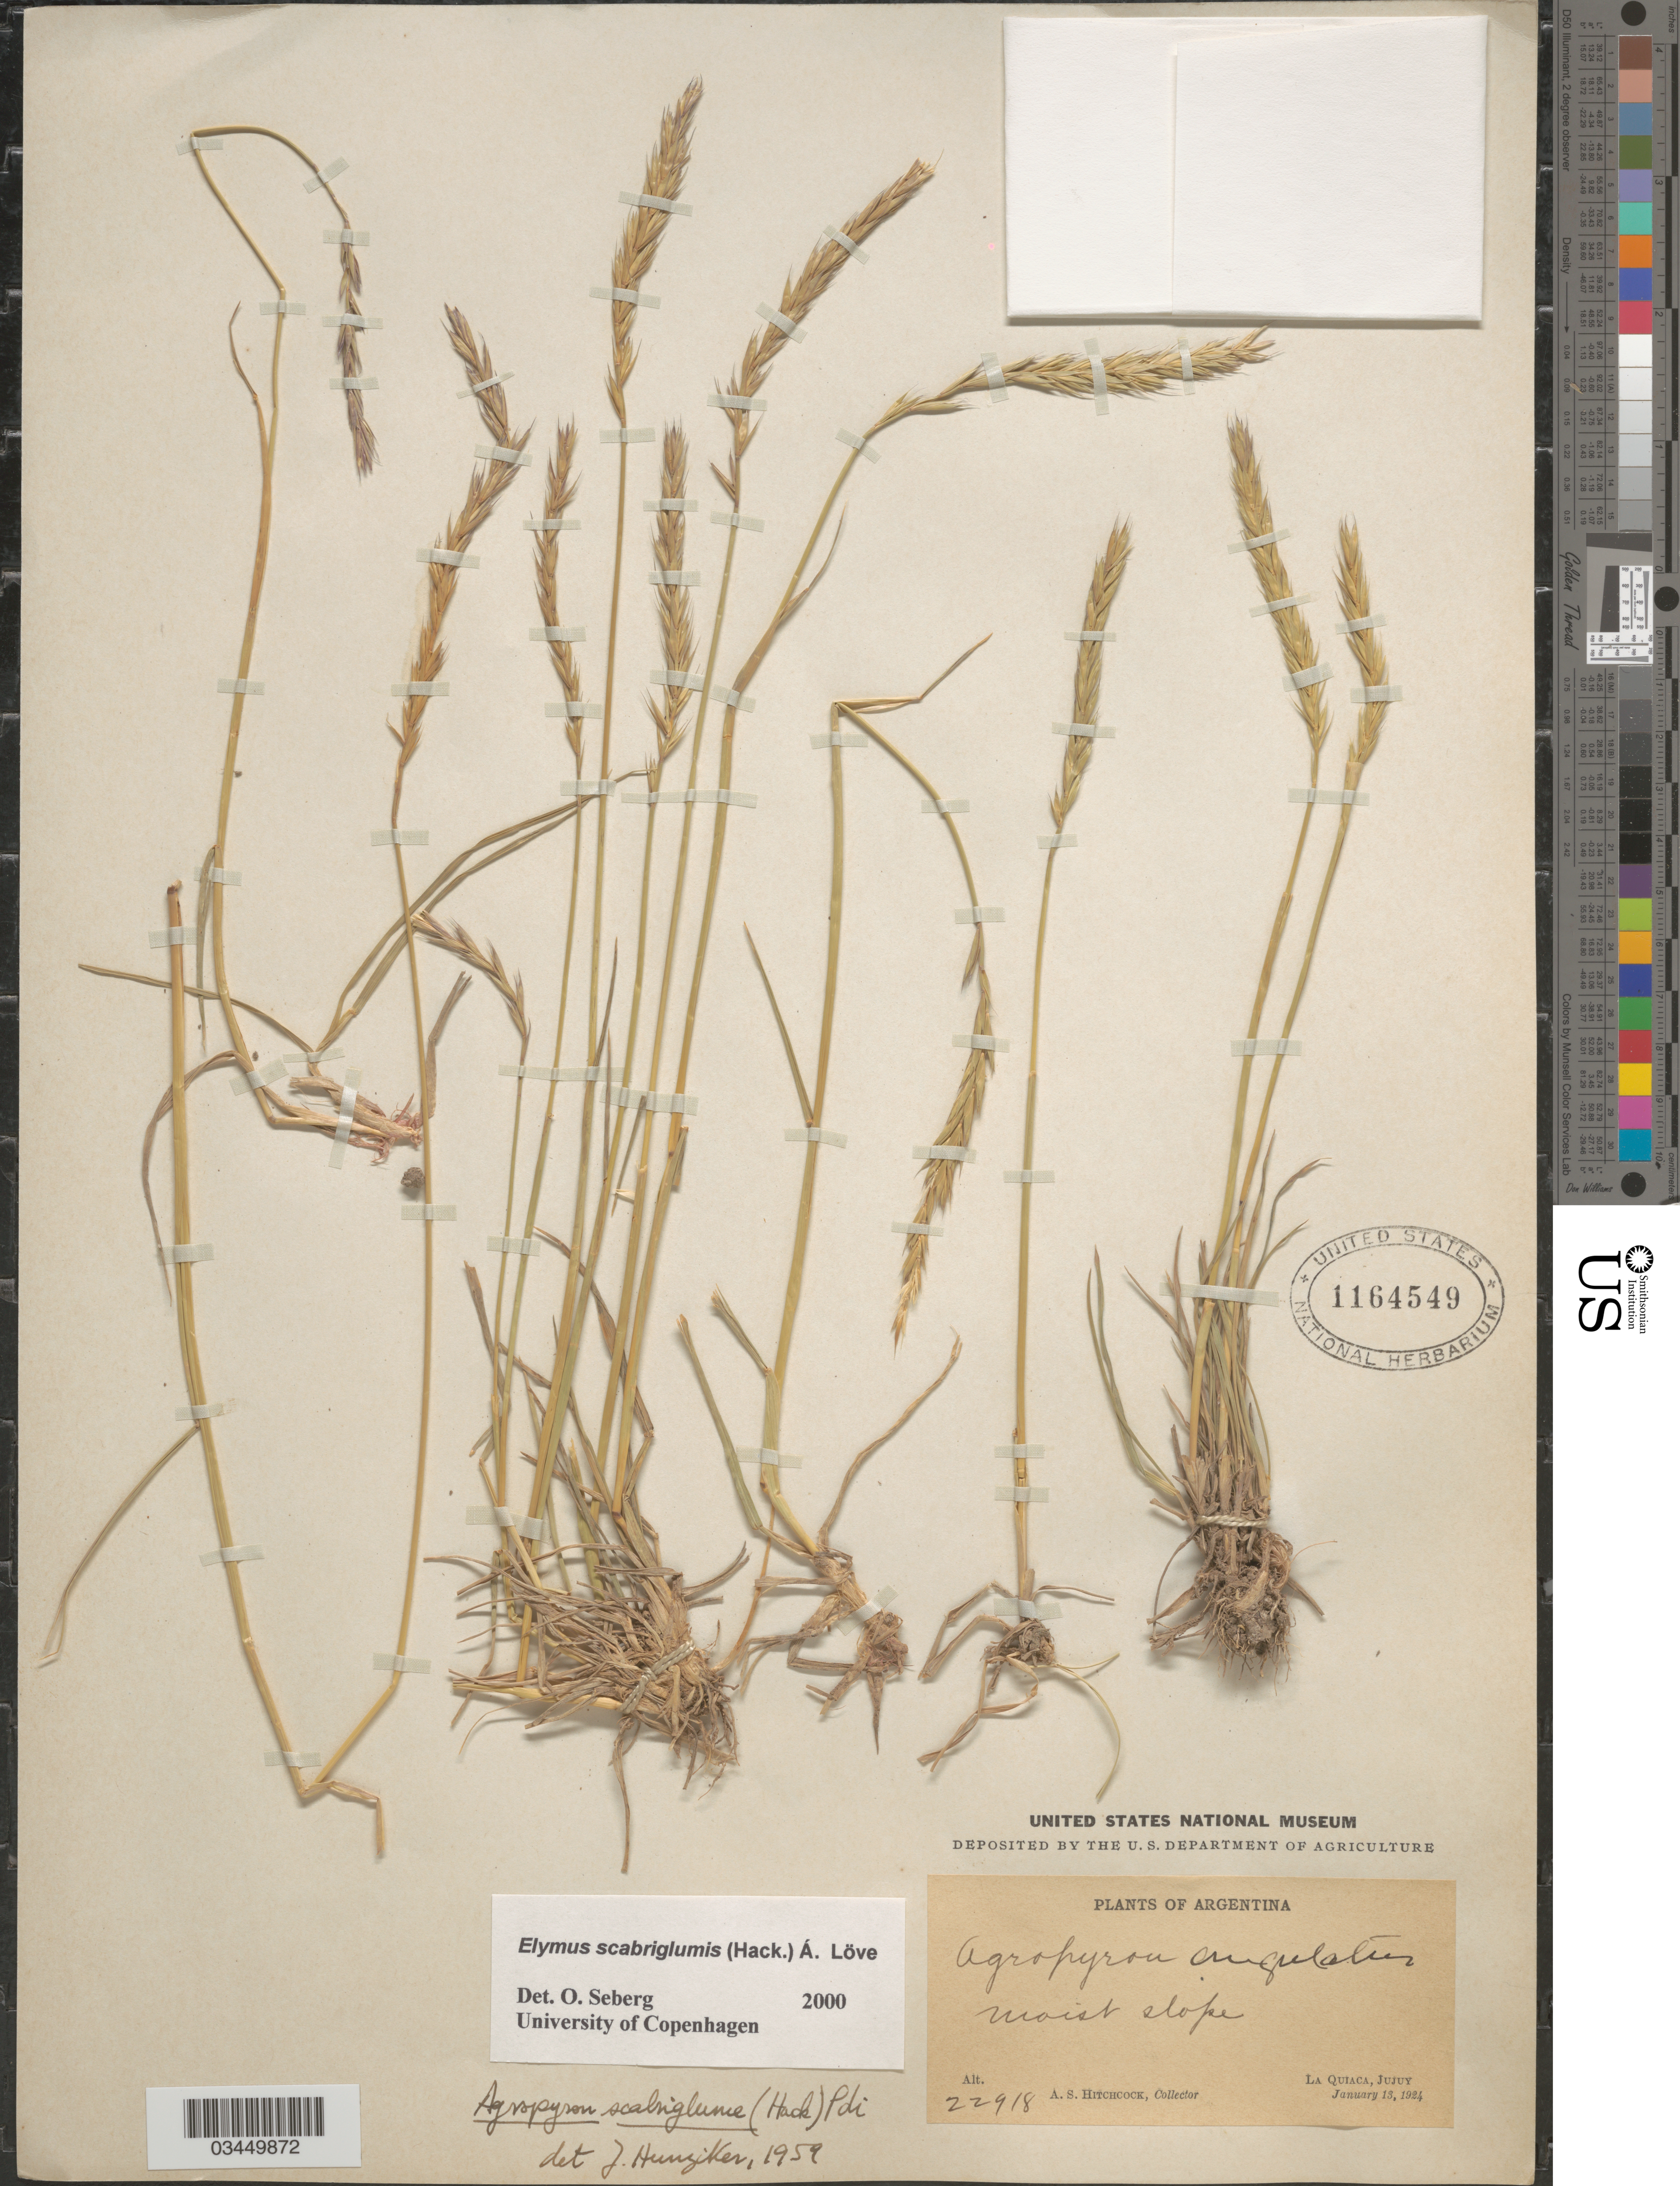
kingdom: Plantae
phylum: Tracheophyta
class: Liliopsida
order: Poales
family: Poaceae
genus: Elymus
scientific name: Elymus scabriglumis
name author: (Hack.) Á. Löve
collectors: A. S. Hitchcock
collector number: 22918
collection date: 1924-01-13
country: Argentina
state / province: Jujuy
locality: La Quiaca.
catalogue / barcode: US 1164549